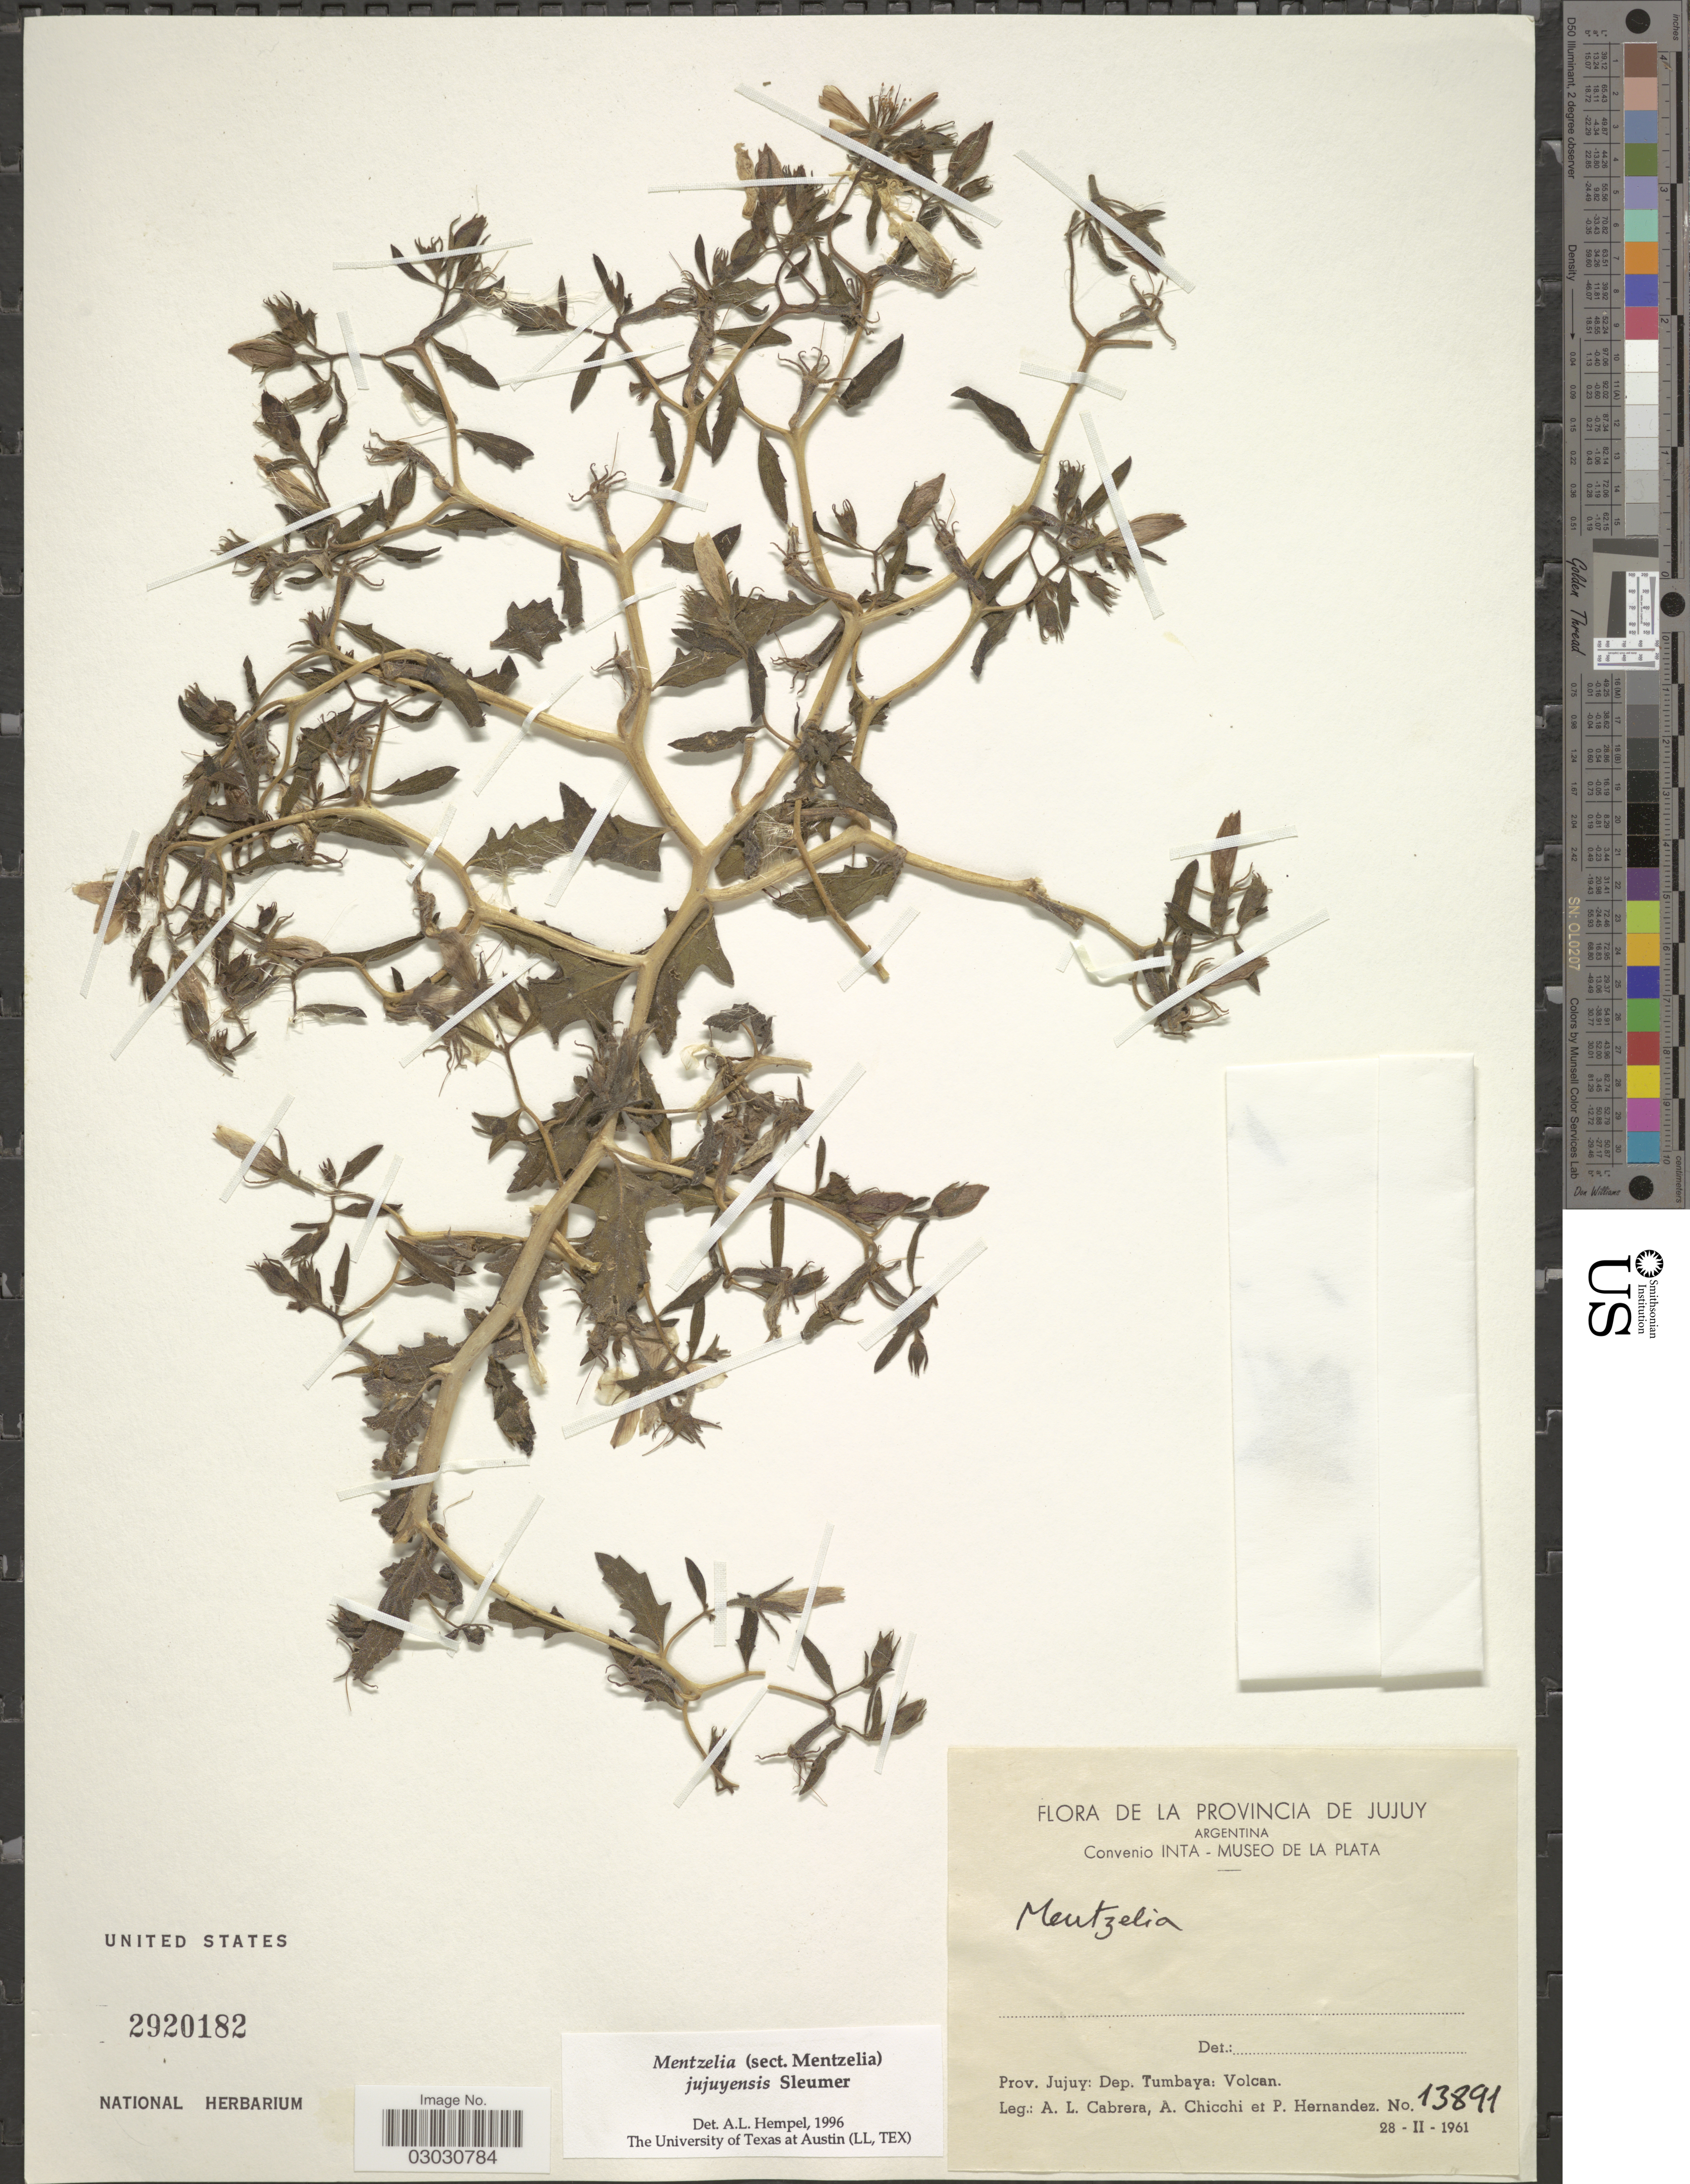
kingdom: Plantae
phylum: Tracheophyta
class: Magnoliopsida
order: Cornales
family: Loasaceae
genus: Mentzelia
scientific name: Mentzelia inyoensis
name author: H.J. Thomps. & Prigge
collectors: A. L. Cabrera, A. Chicchi & P. Hernandez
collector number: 13891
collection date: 1961-02-28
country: Argentina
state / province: Jujuy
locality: Dep. Tumbaya: Volcan.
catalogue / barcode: US 2920182